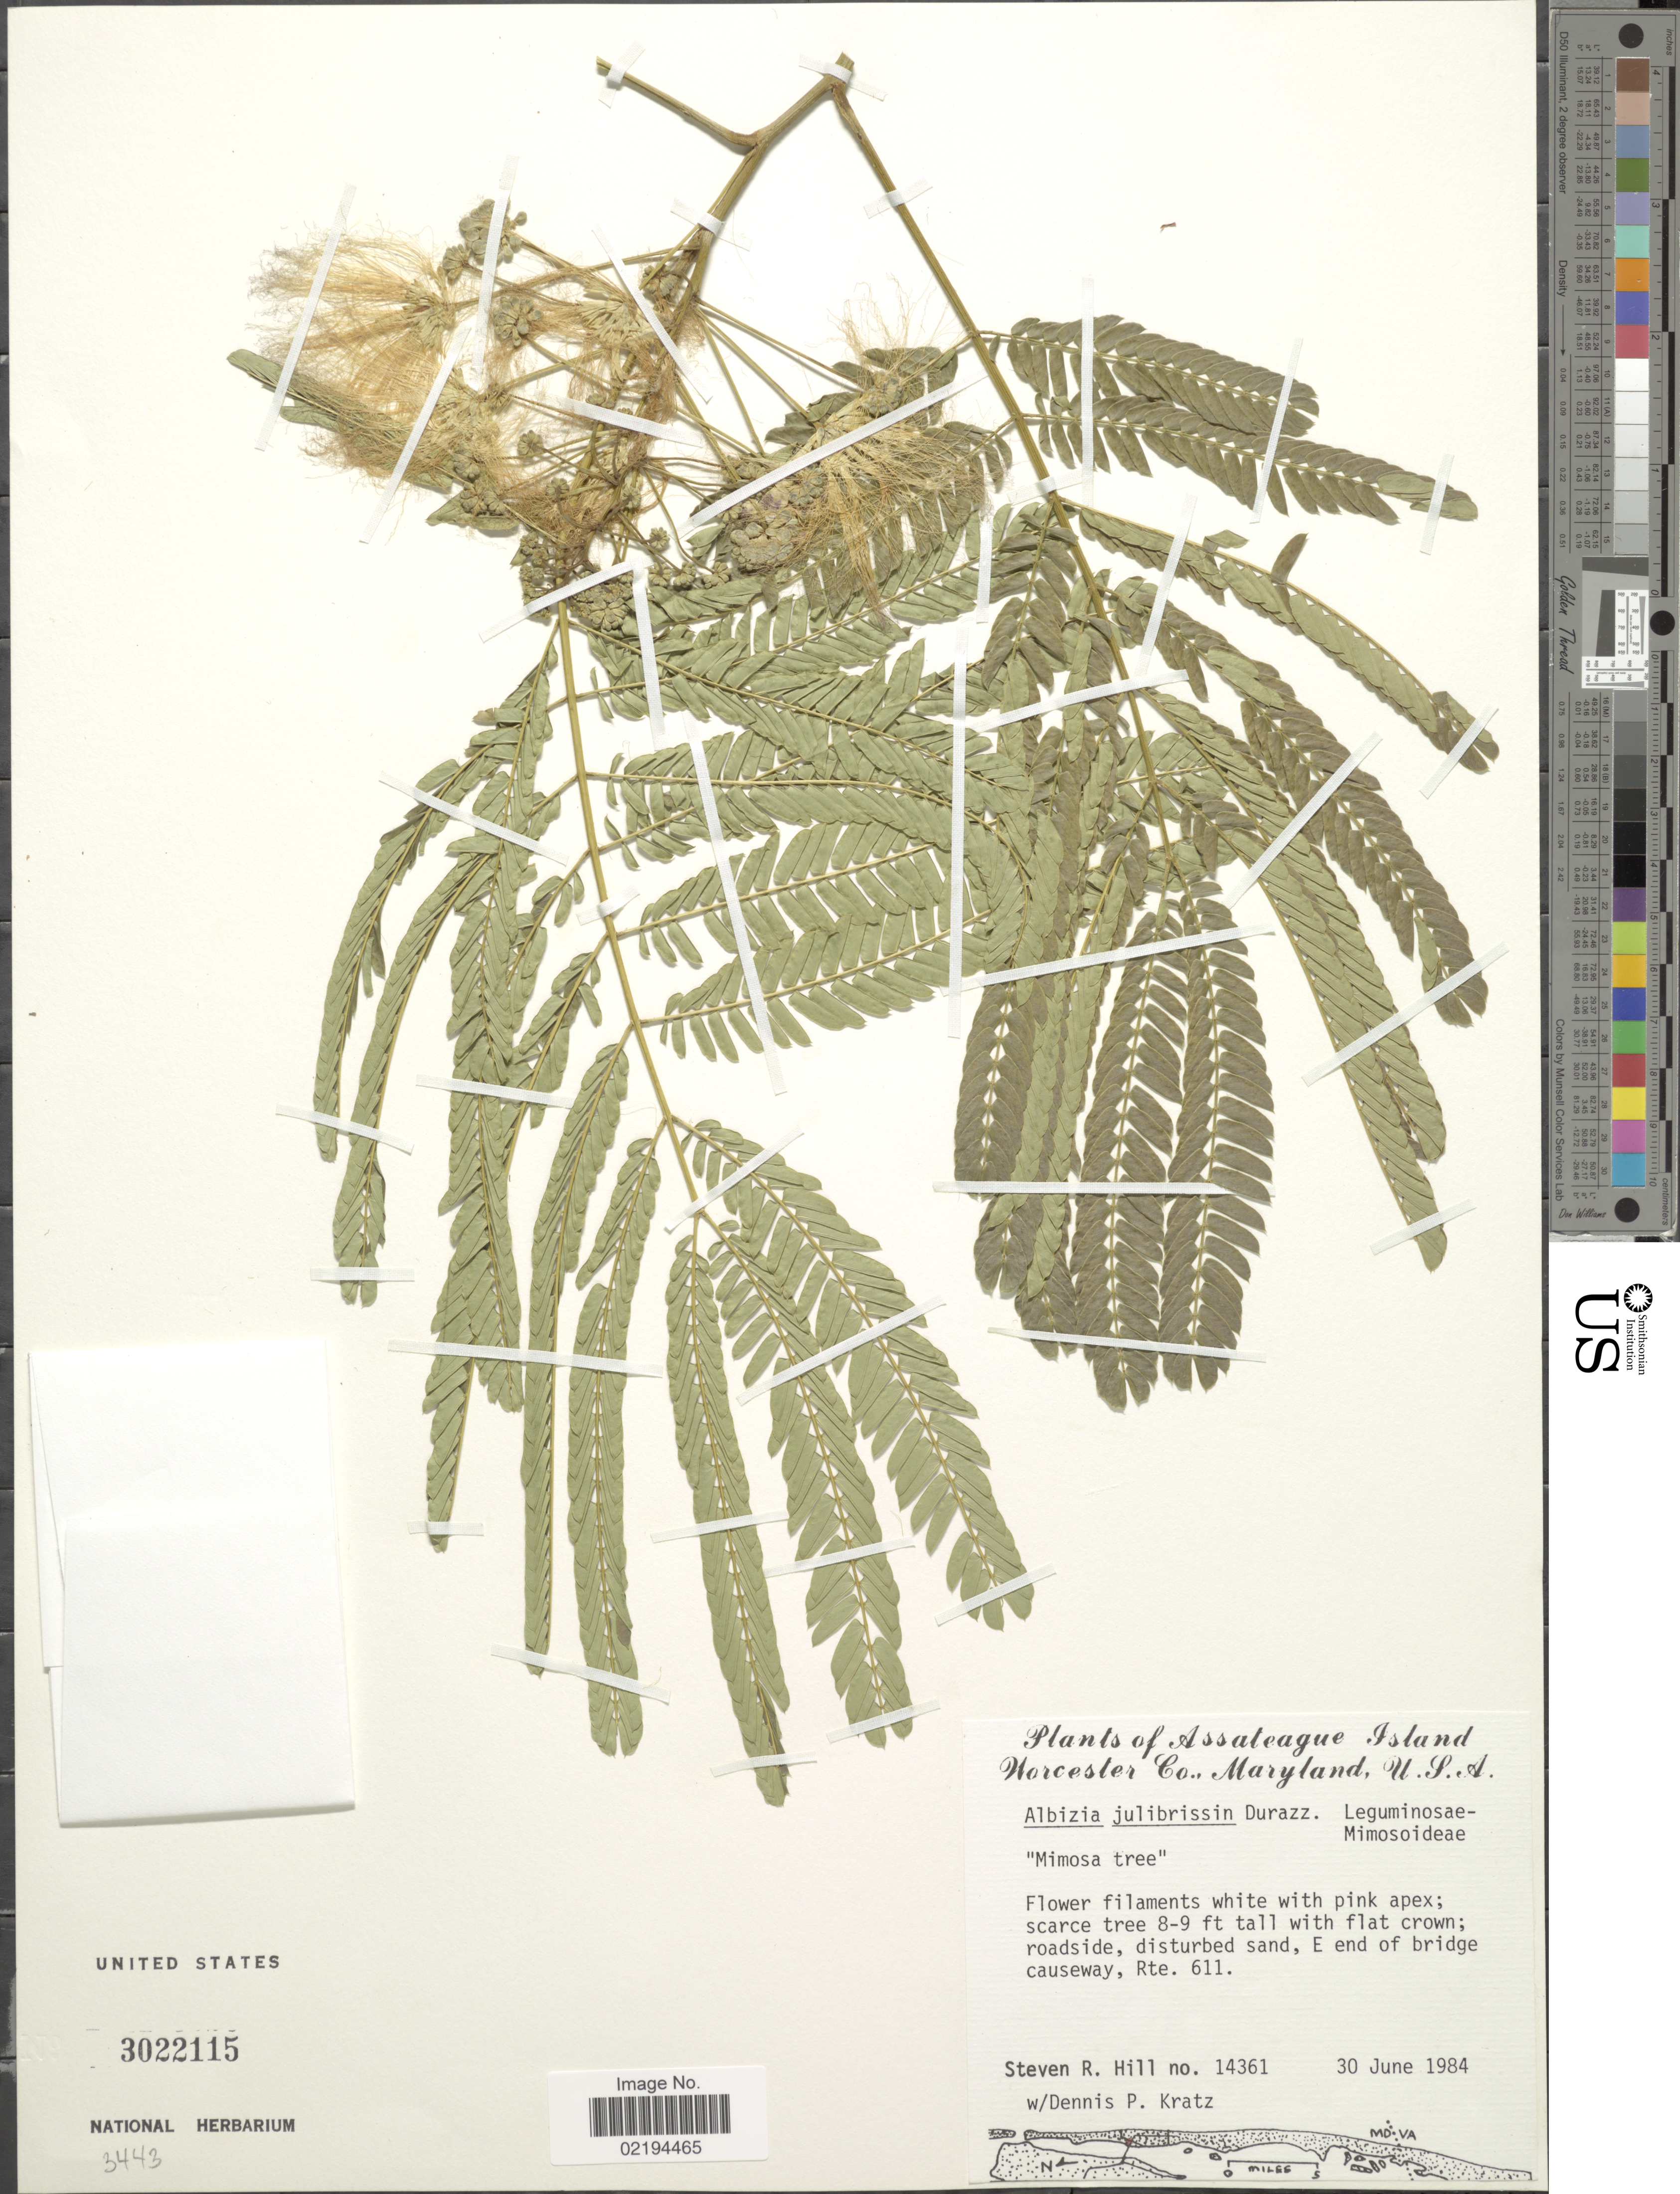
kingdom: Plantae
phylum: Tracheophyta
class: Magnoliopsida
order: Fabales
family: Fabaceae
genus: Albizia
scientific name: Albizia julibrissin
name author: Durazz.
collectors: S. Hill & D. Kratz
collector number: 14361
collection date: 1984-06-30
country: United States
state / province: Maryland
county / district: Worcester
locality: Assateague Island, Worcester Co., roadside, disturbed sand, E end of bridge causeway, Rte. 611.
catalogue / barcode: US 3022115